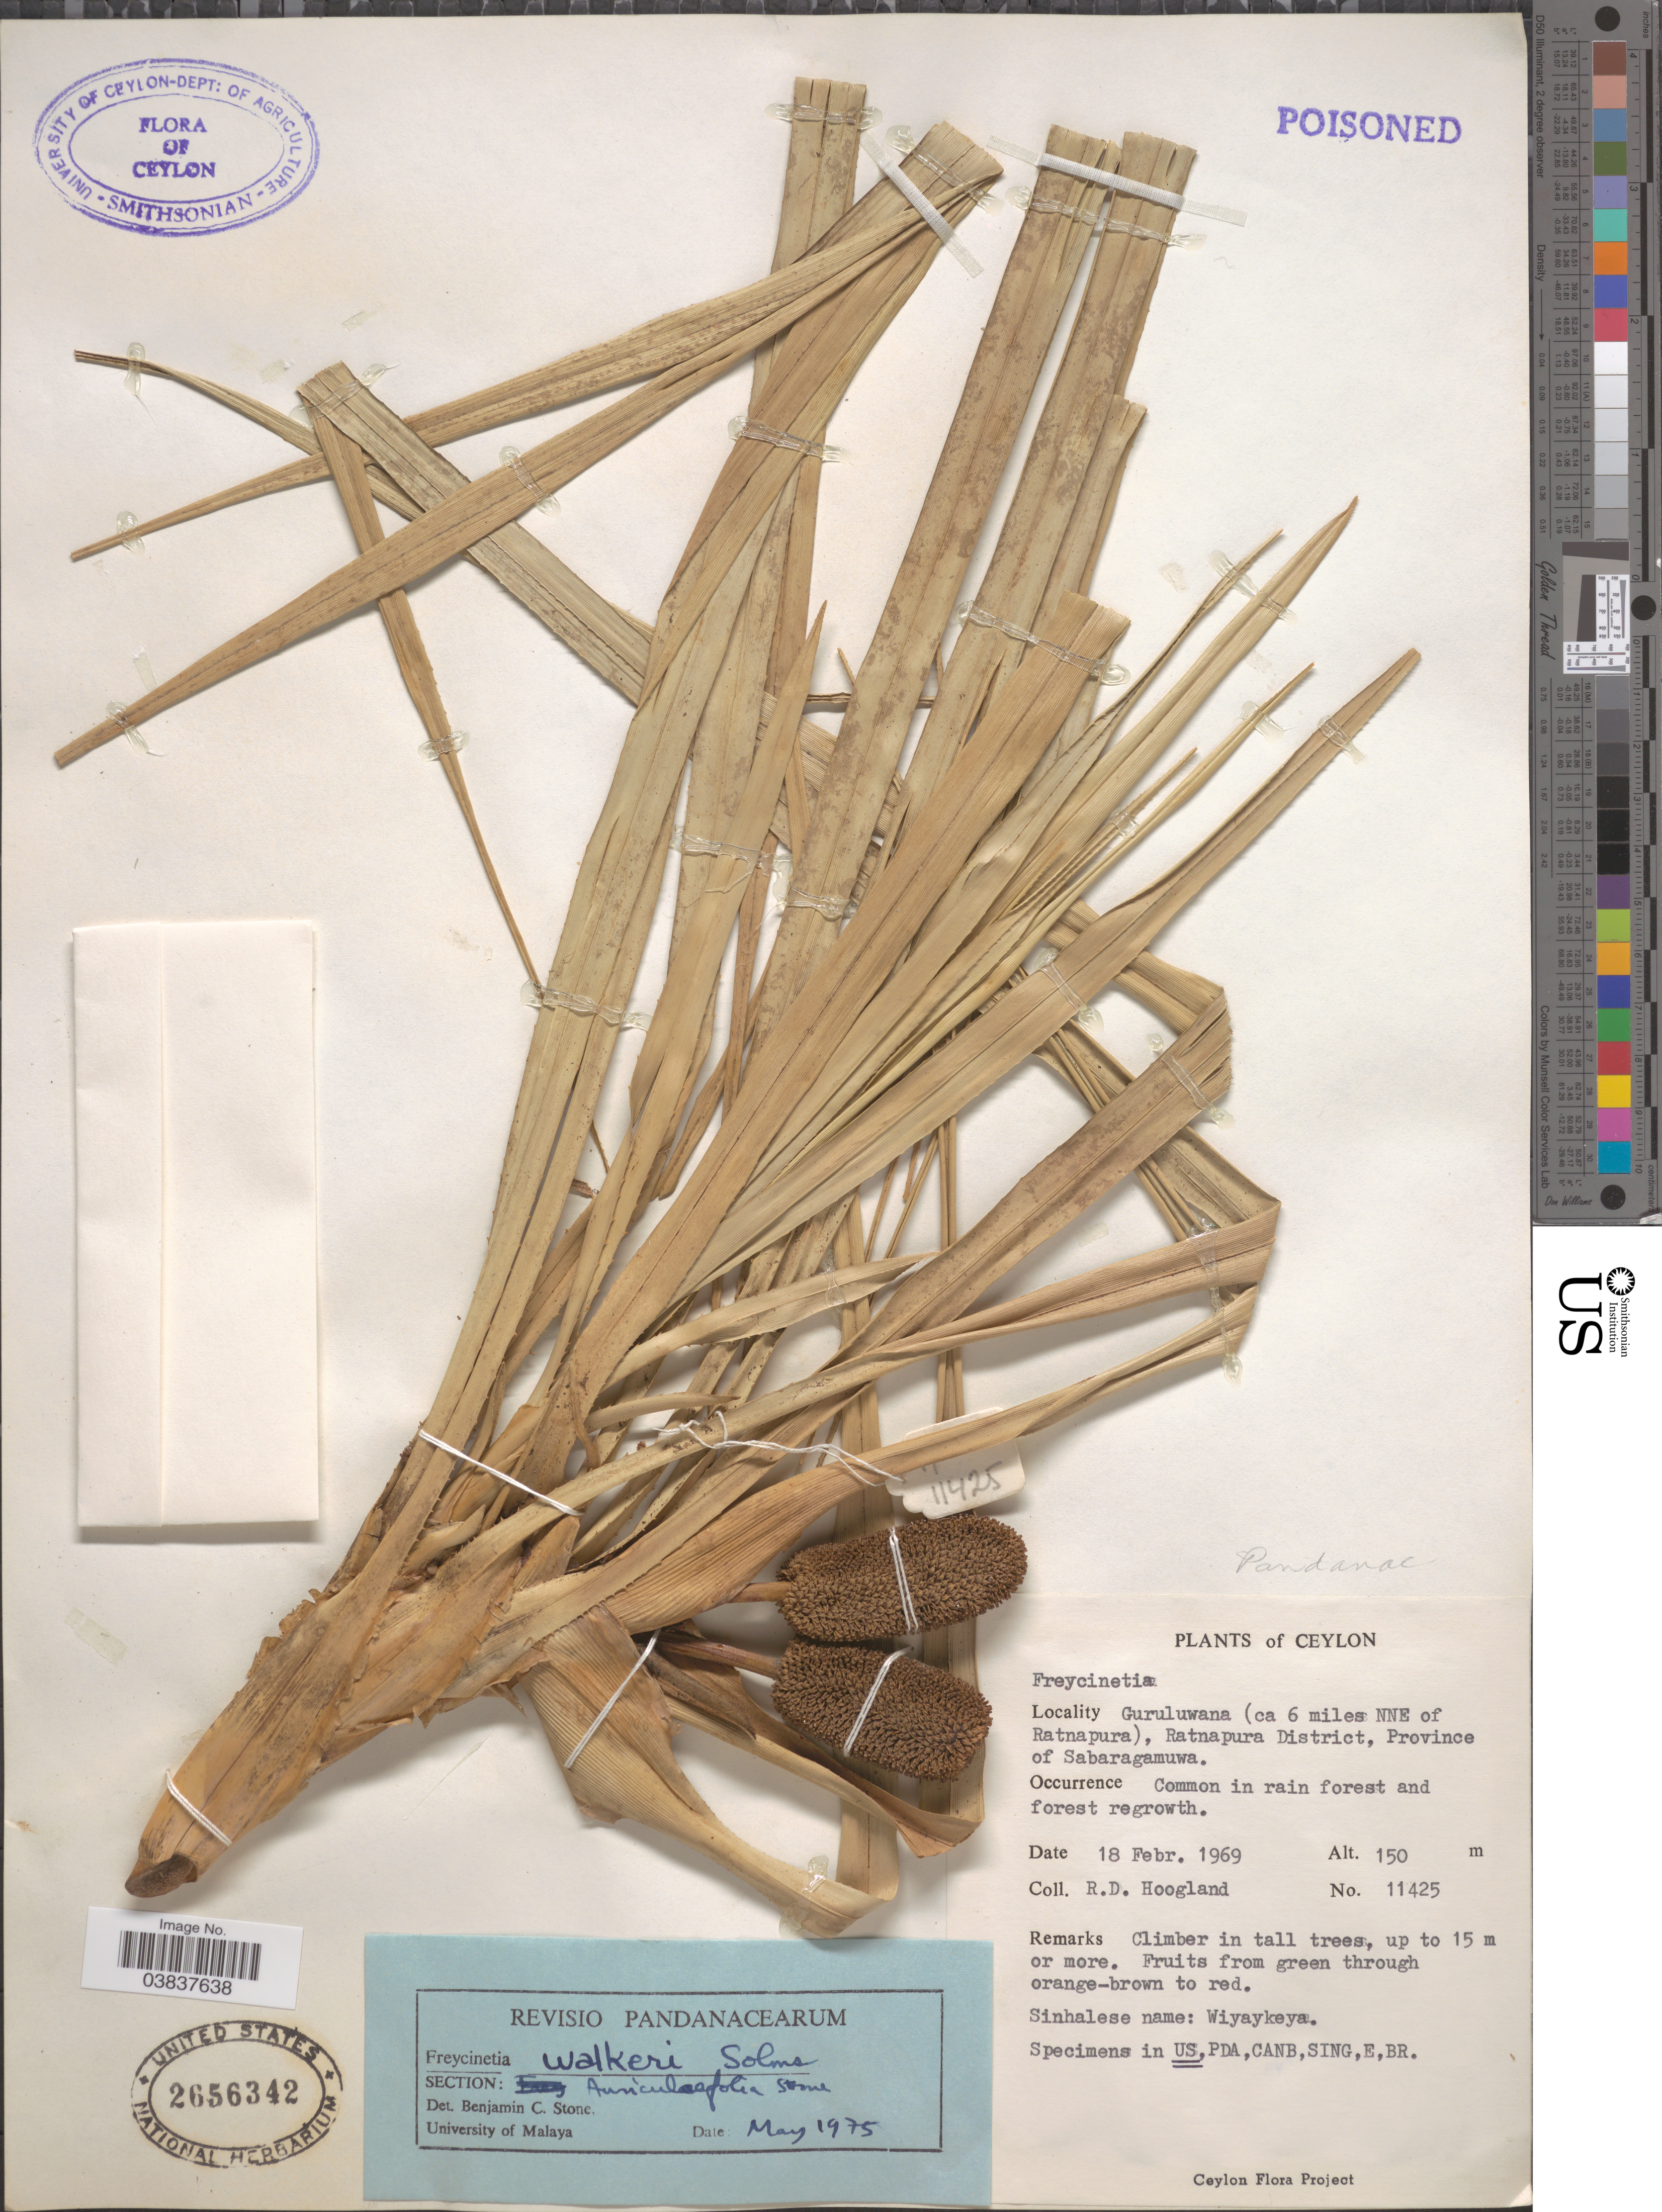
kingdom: Plantae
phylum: Tracheophyta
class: Liliopsida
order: Pandanales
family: Pandanaceae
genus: Freycinetia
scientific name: Freycinetia walkeri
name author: Solms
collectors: R. D. Hoogland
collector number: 11425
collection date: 1969-02-18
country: Sri Lanka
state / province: Sabaragamuwa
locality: Ceylon. Guruluwana (ca 6 miles NNE of Ratnapura), Ratnapura District.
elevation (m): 150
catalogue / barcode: US 2656342